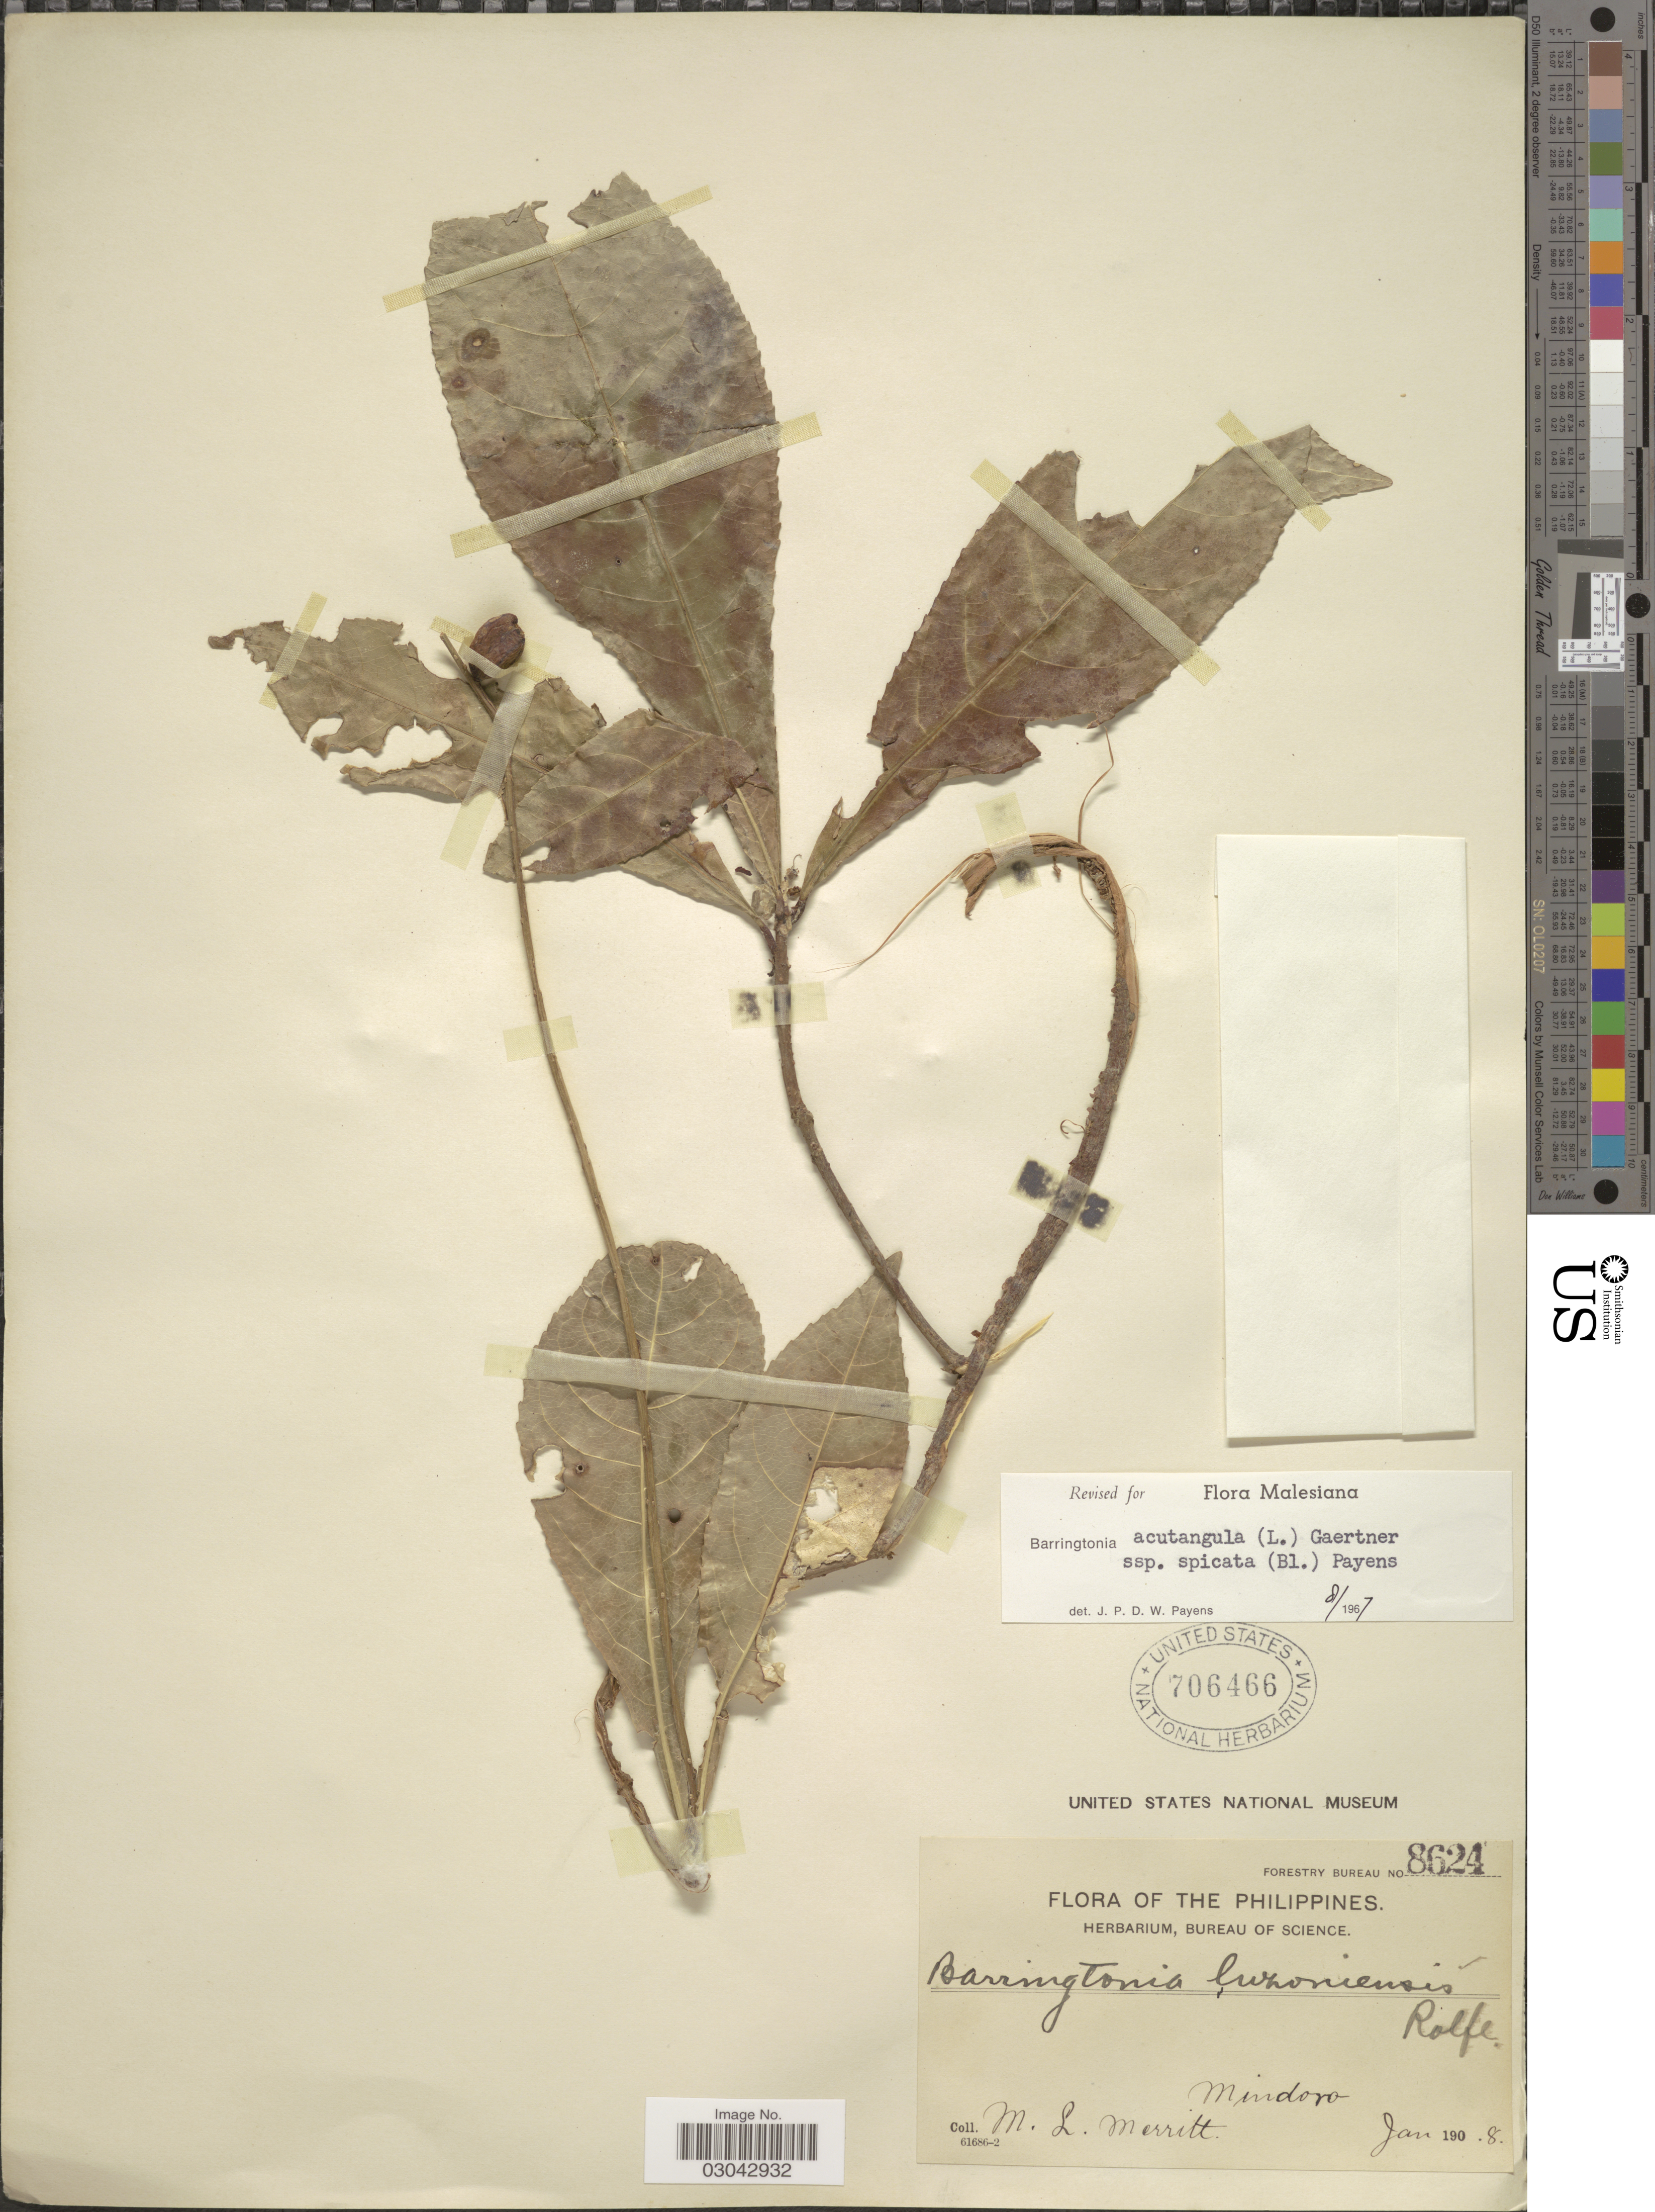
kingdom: Plantae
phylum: Tracheophyta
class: Magnoliopsida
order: Ericales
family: Lecythidaceae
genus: Barringtonia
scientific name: Barringtonia acutangula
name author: (L.) Gaertn.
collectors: M. L. Merritt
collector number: Forestry Bureau 8624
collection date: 1908-01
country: Philippines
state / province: Mimaropa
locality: Mindoro.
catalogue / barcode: US 706466